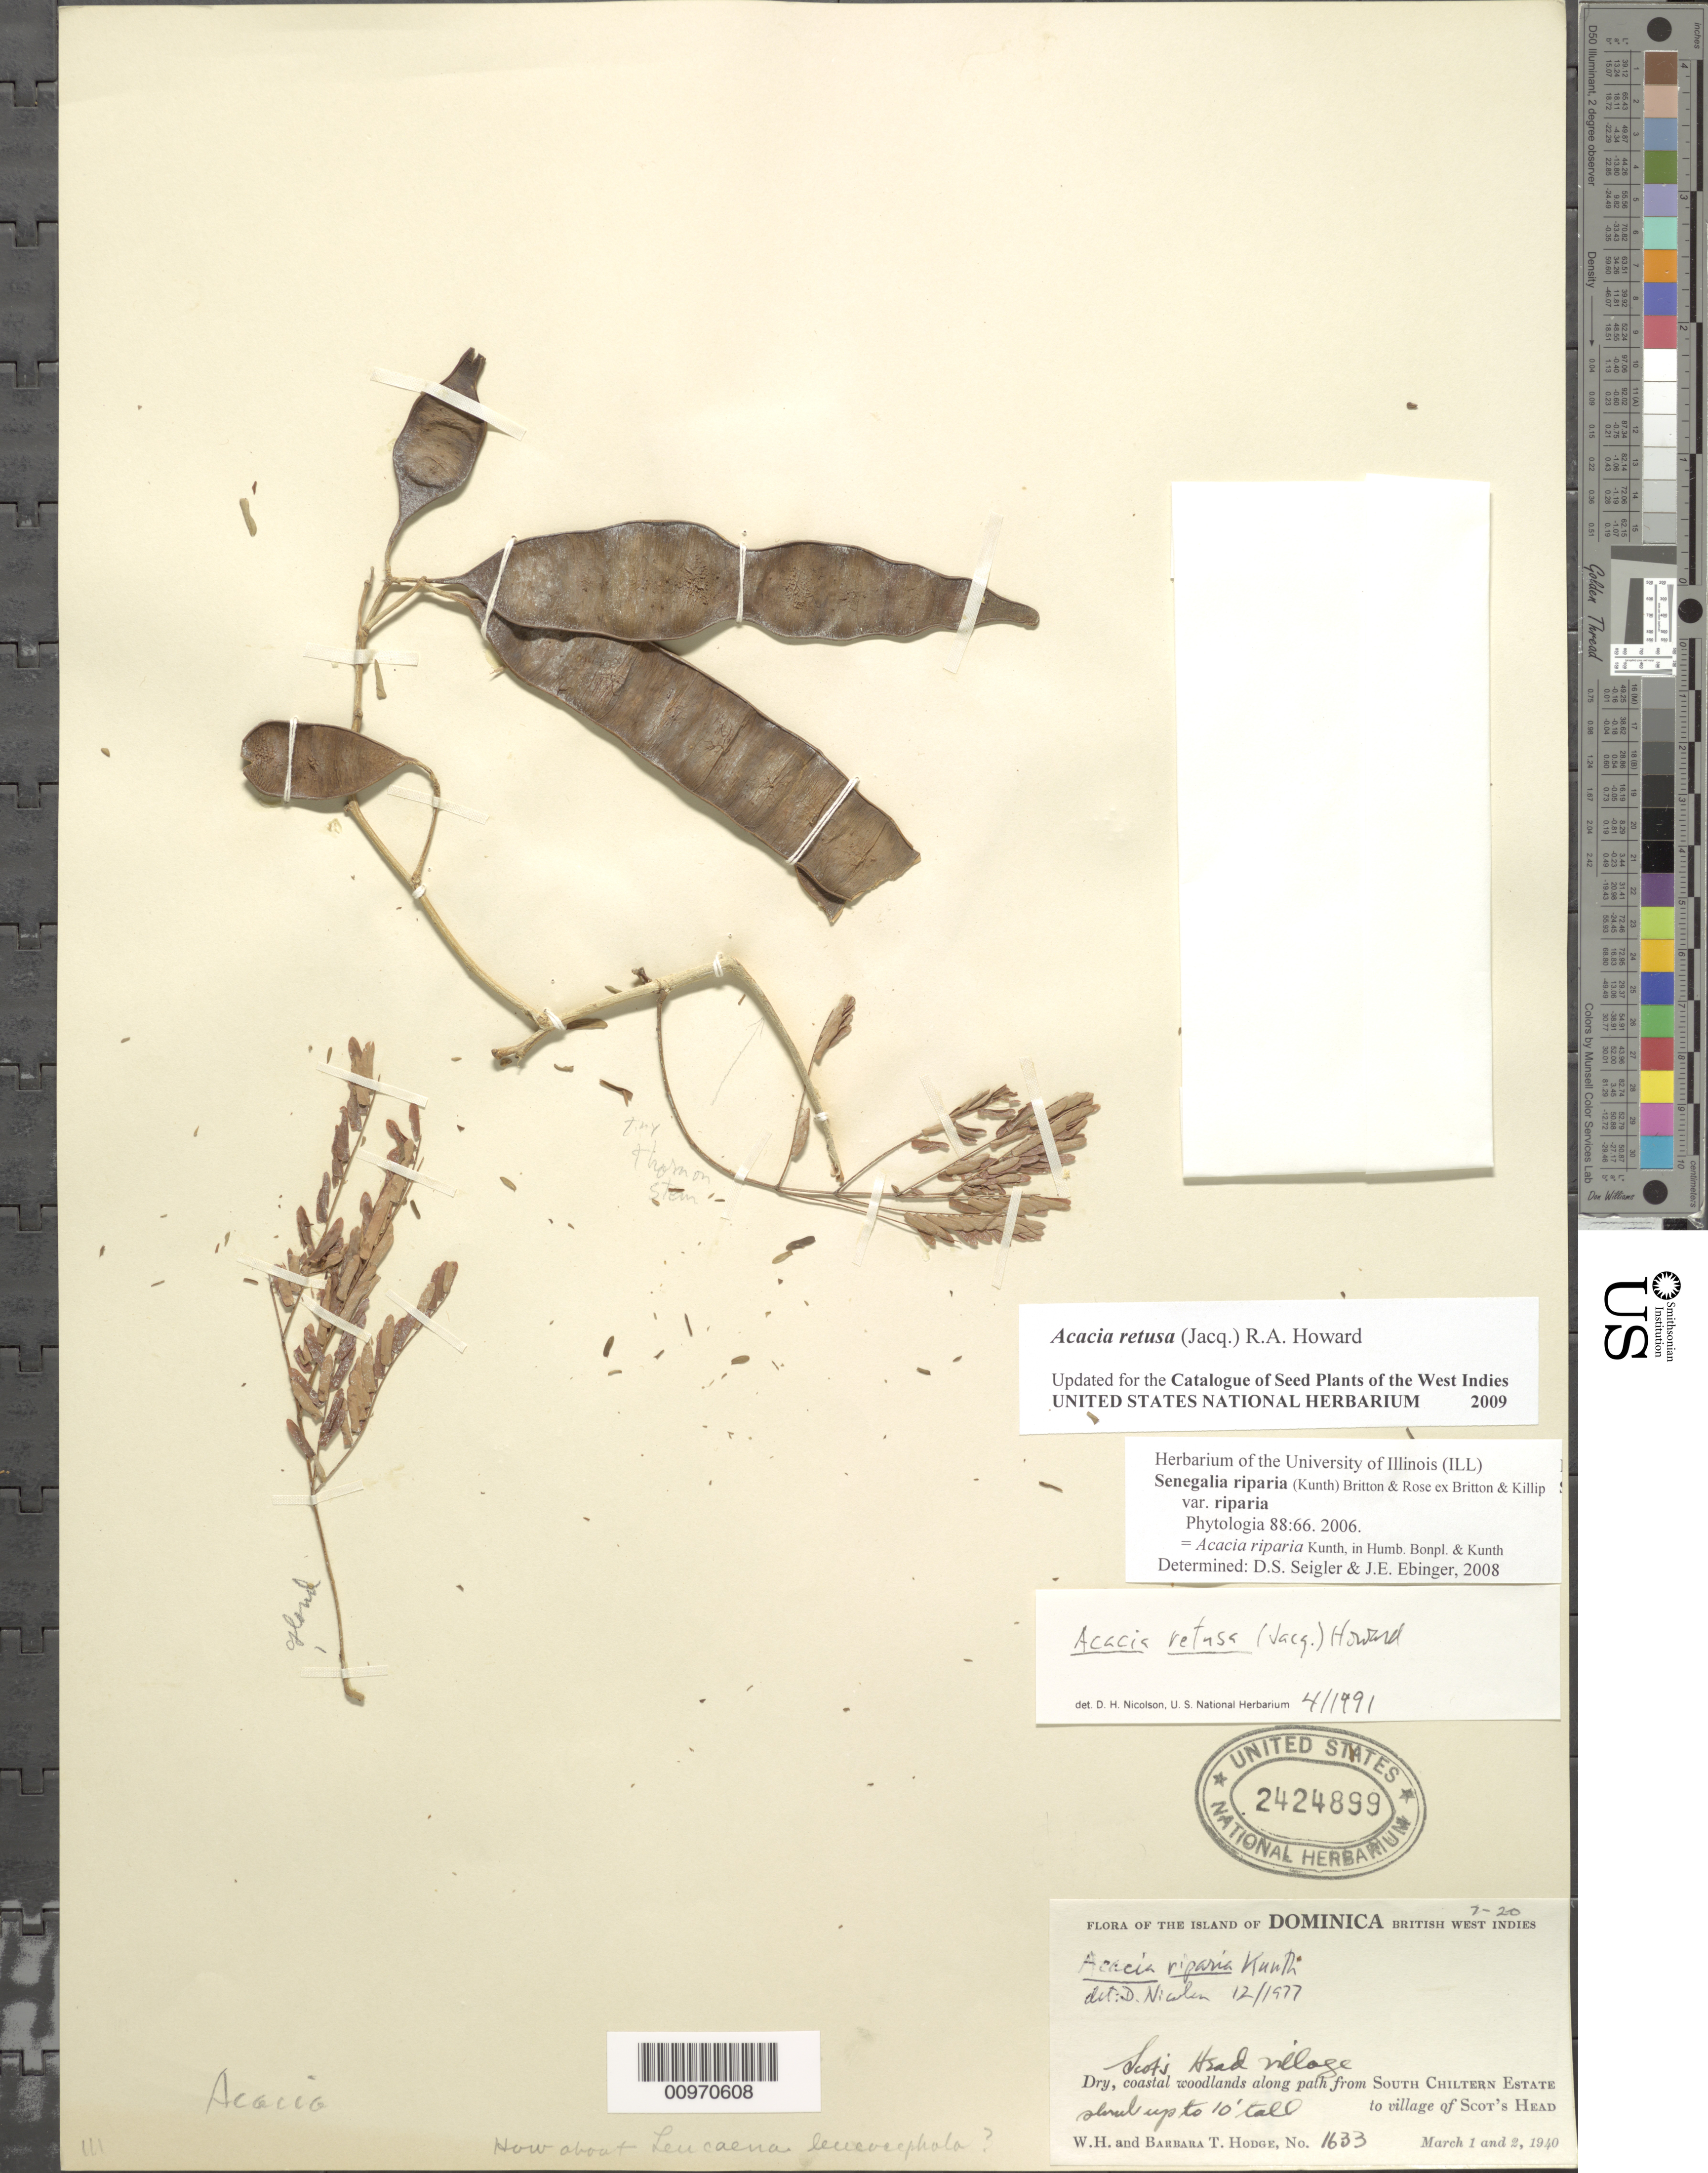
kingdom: Plantae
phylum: Tracheophyta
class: Magnoliopsida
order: Fabales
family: Fabaceae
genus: Senegalia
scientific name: Senegalia riparia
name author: (Kunth) Britton & Rose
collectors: W. Hodge & B. Hodge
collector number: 1633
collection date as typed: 01 Mar 1940 to 02 Mar 1940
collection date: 1940-03-01/1940-03-02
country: Dominica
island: Dominica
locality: Scot's Head Village.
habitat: Dry, coastal woodlands along path.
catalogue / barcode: US 2424899